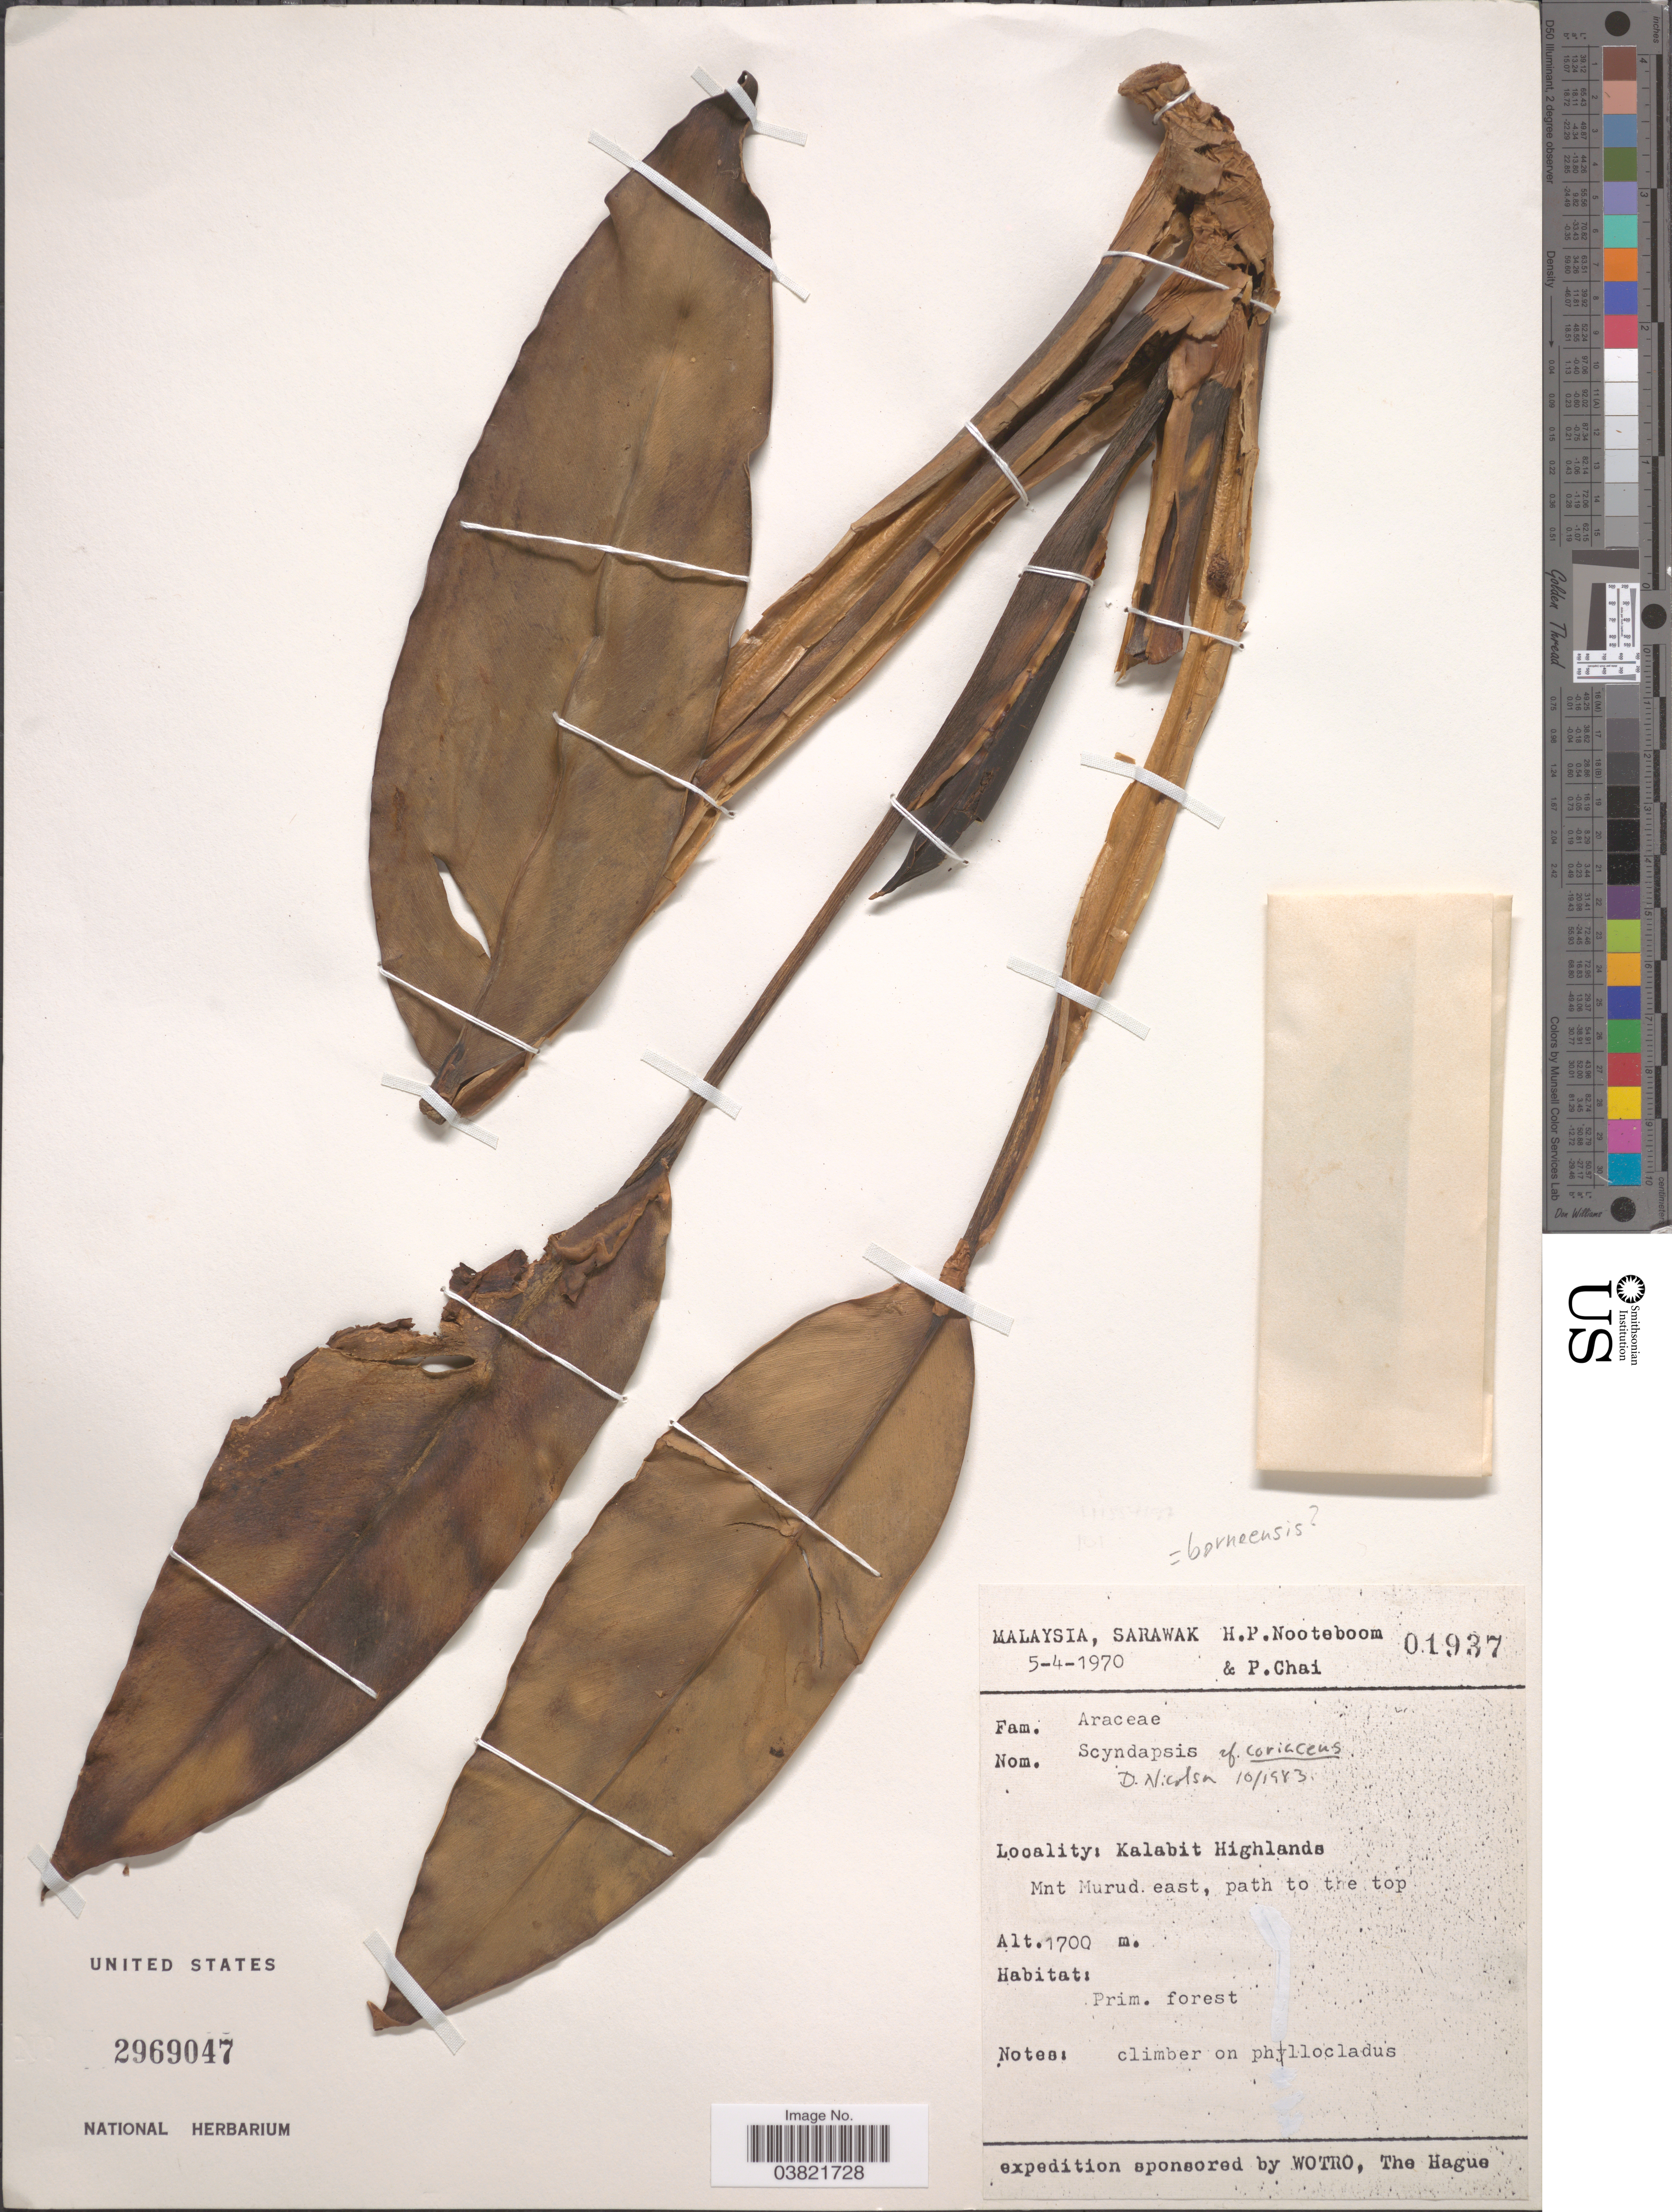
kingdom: Plantae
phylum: Tracheophyta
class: Liliopsida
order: Alismatales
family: Araceae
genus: Scindapsus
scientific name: Scindapsus coriaceus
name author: Engl.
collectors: H. P. Nooteboom & P. Chai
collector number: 01937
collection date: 1970-04-05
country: Malaysia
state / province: Sarawak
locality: Kalabit Highlands, Mnt Murud east, path to the top.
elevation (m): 1700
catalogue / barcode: US 2969047